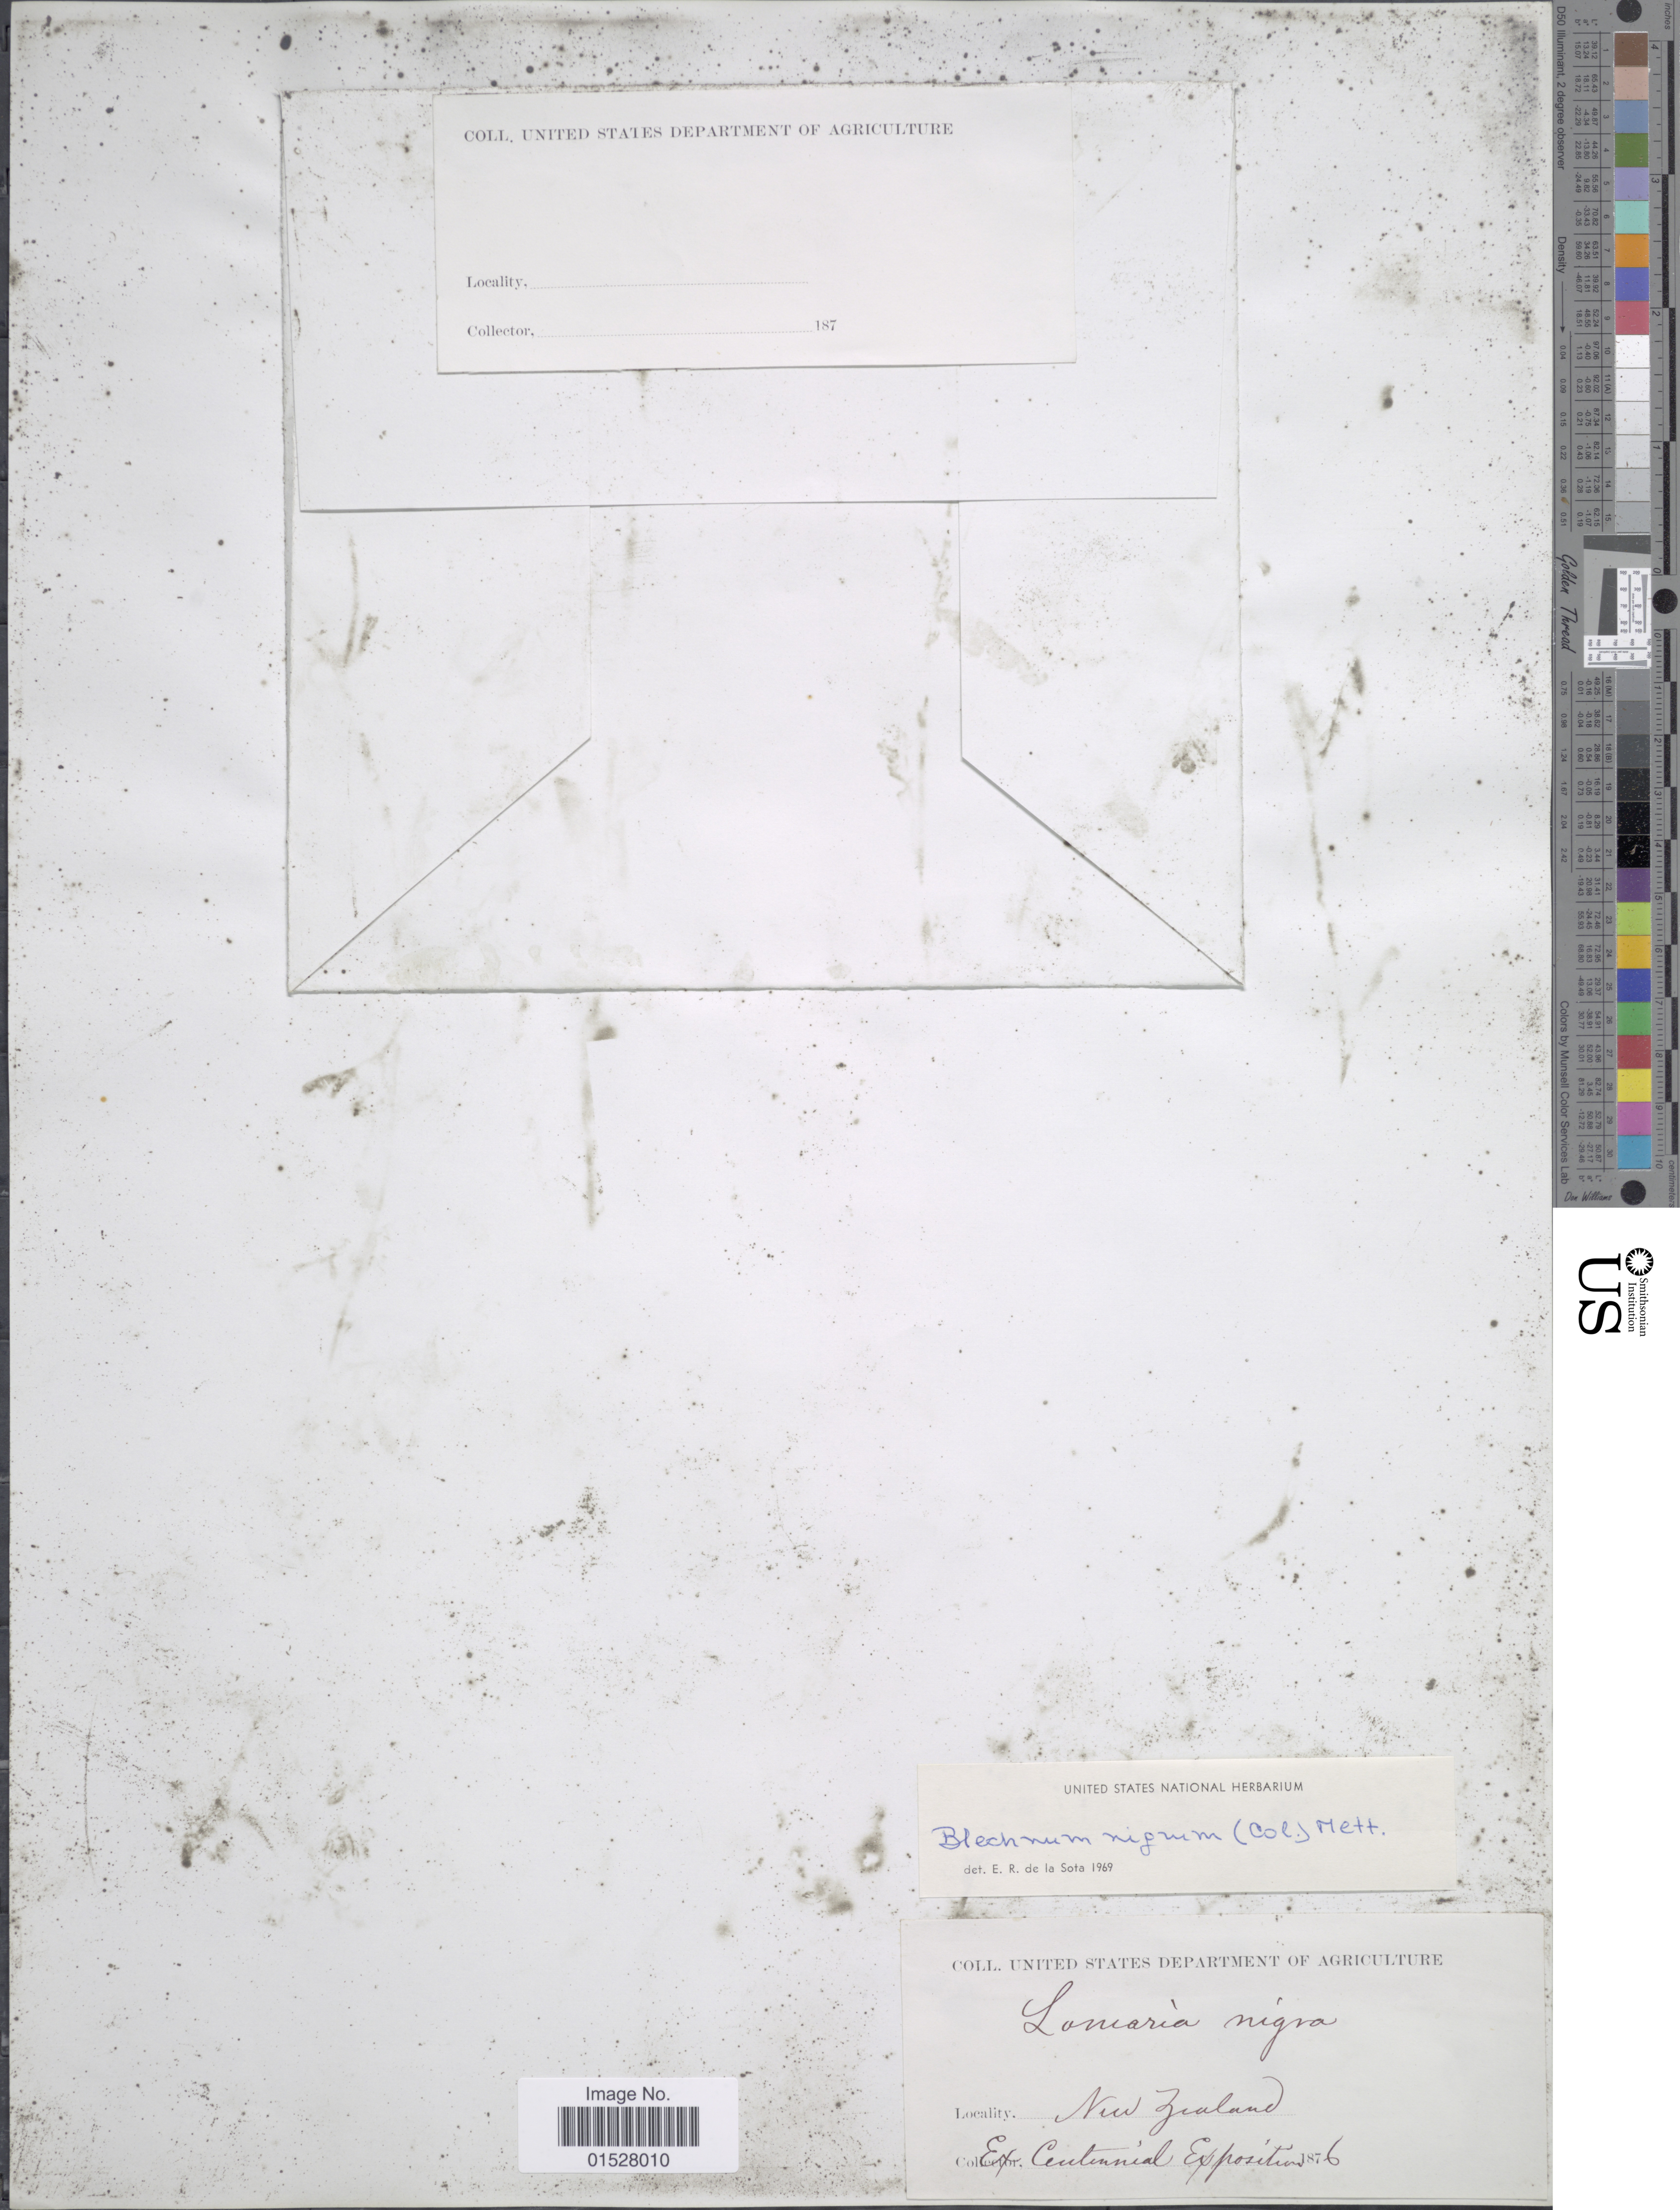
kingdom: Plantae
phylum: Tracheophyta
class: Polypodiopsida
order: Polypodiales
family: Blechnaceae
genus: Blechnum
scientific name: Blechnum nigrum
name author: (Coleman) Mett.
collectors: ex Centennial Exposition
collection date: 1876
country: New Zealand